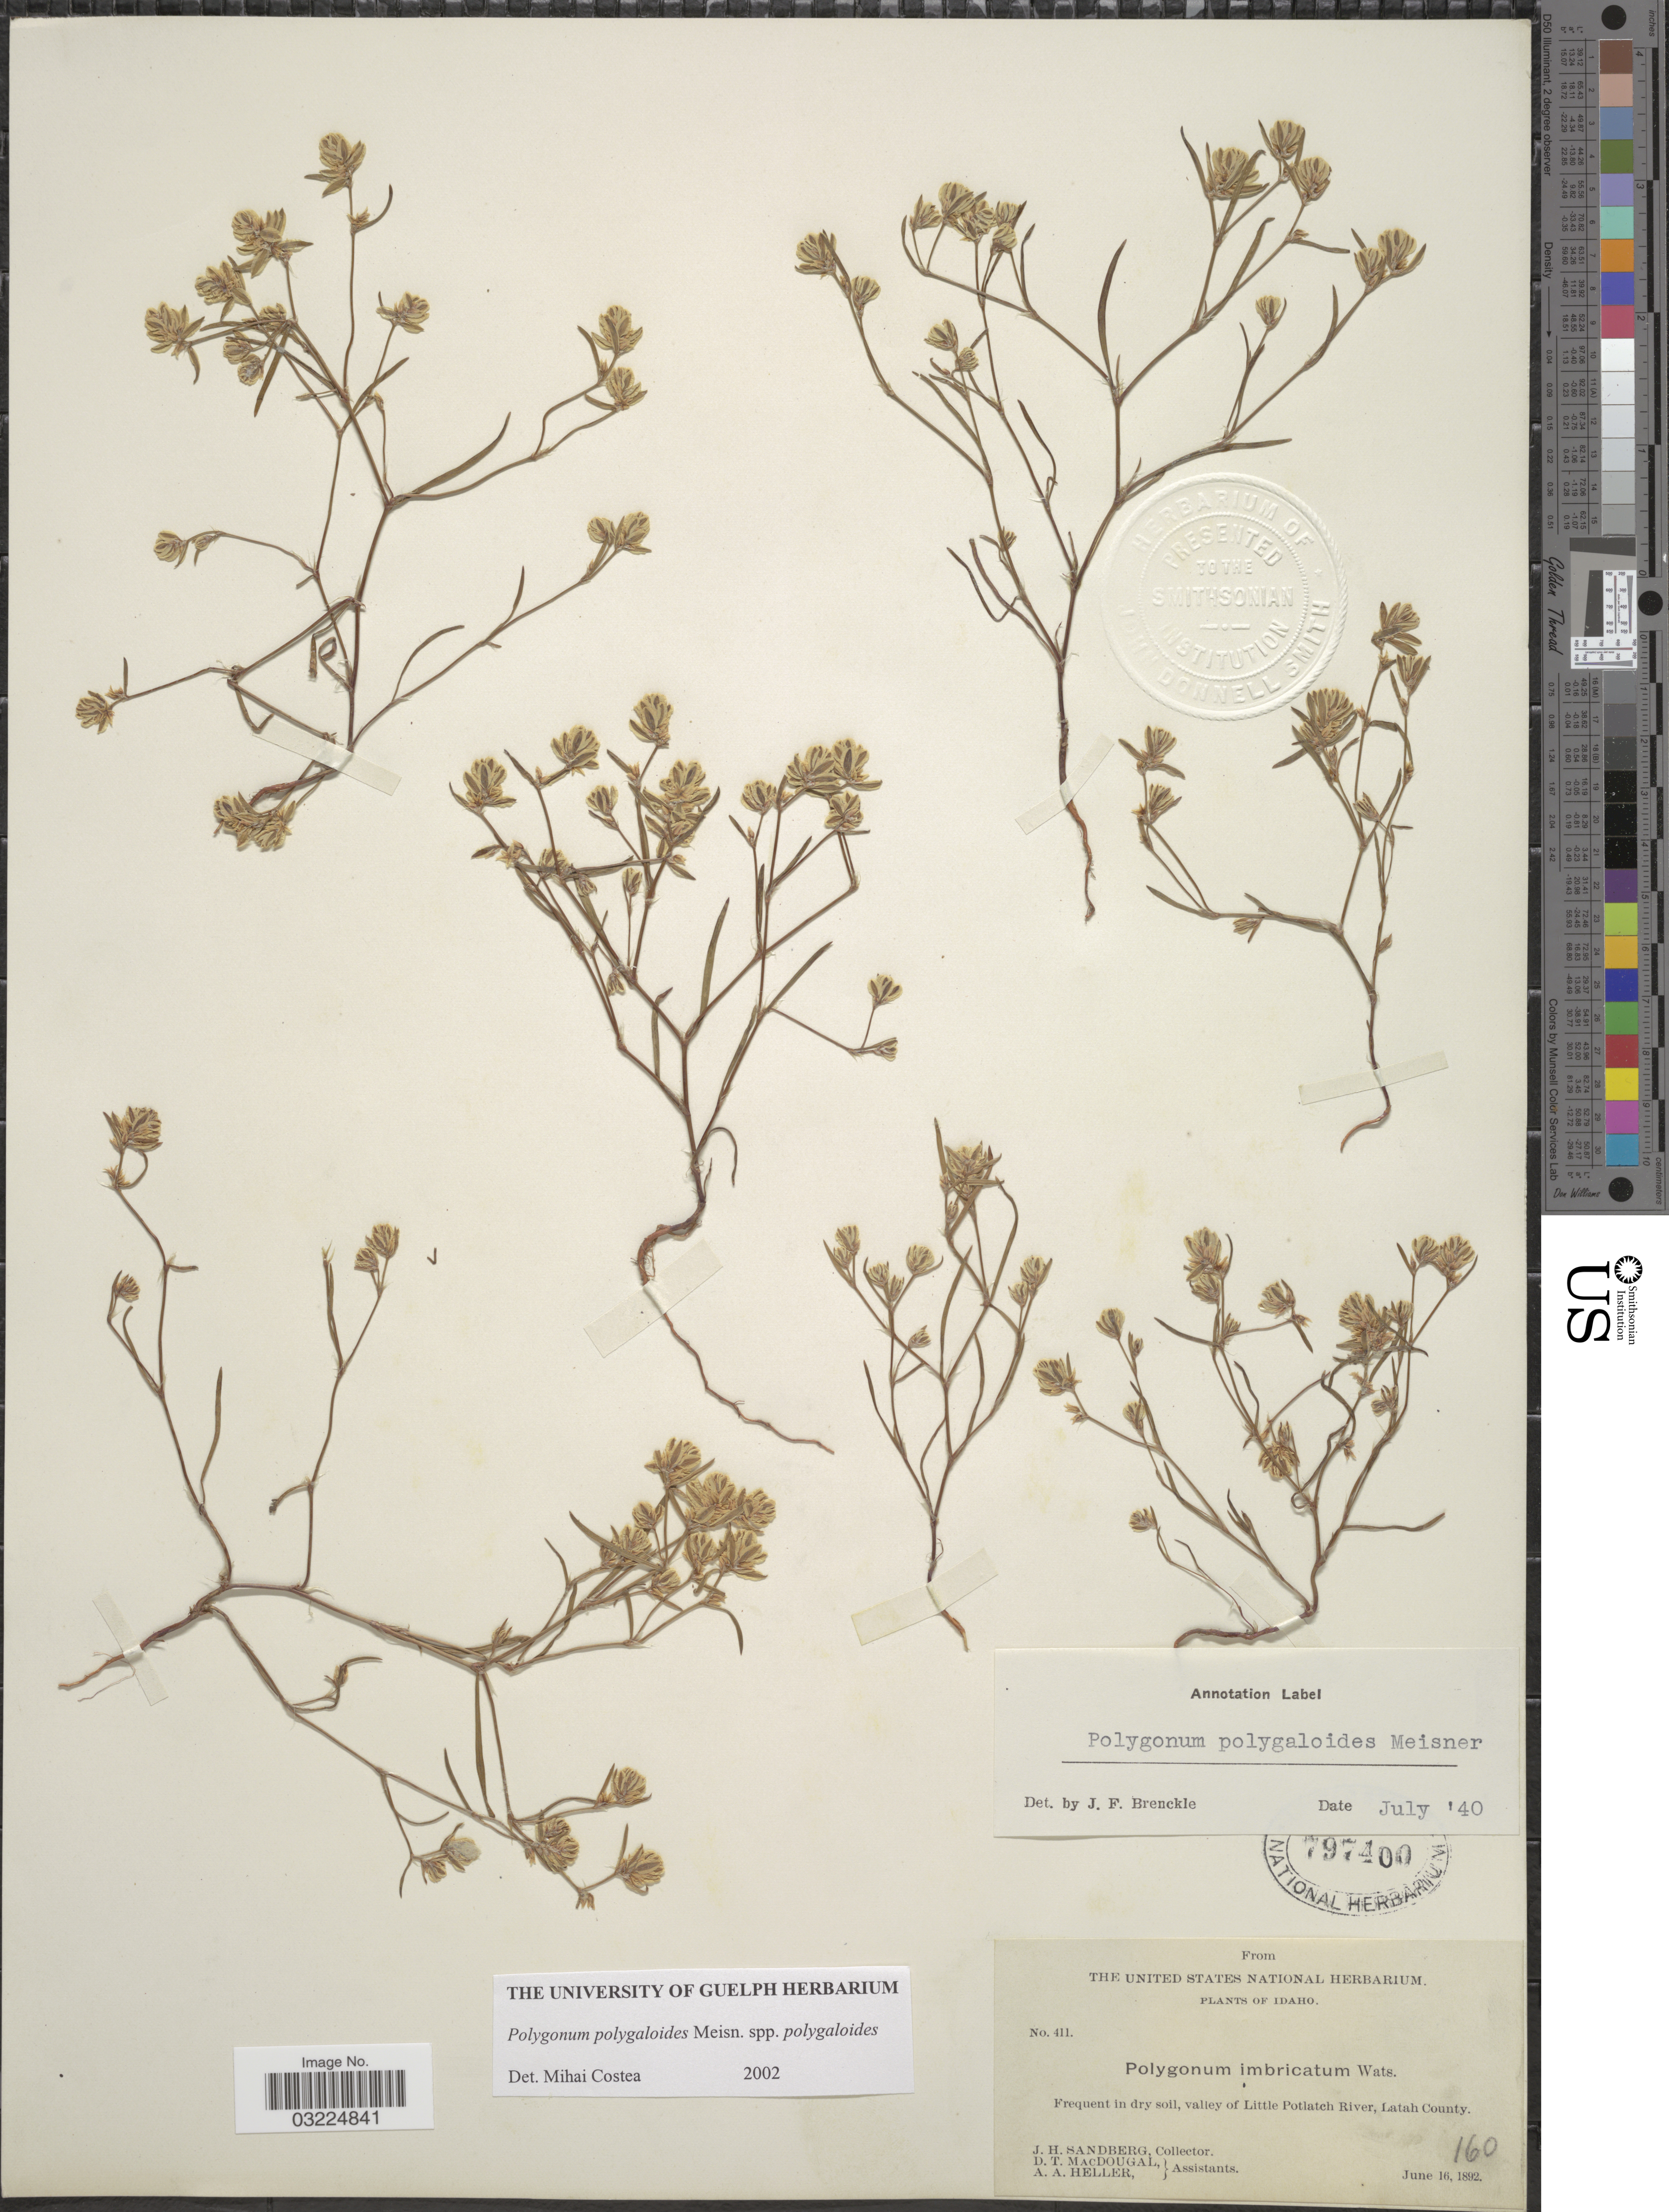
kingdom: Plantae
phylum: Tracheophyta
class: Magnoliopsida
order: Caryophyllales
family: Polygonaceae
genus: Polygonum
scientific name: Polygonum polygaloides subsp. polygaloides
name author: Meisn.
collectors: J. H. Sandberg, D. T. MacDougal & A. A. Heller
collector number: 411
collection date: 1892-06-16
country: United States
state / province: Idaho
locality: Valley of Little Potlatch River, Latah County.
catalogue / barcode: US 797400